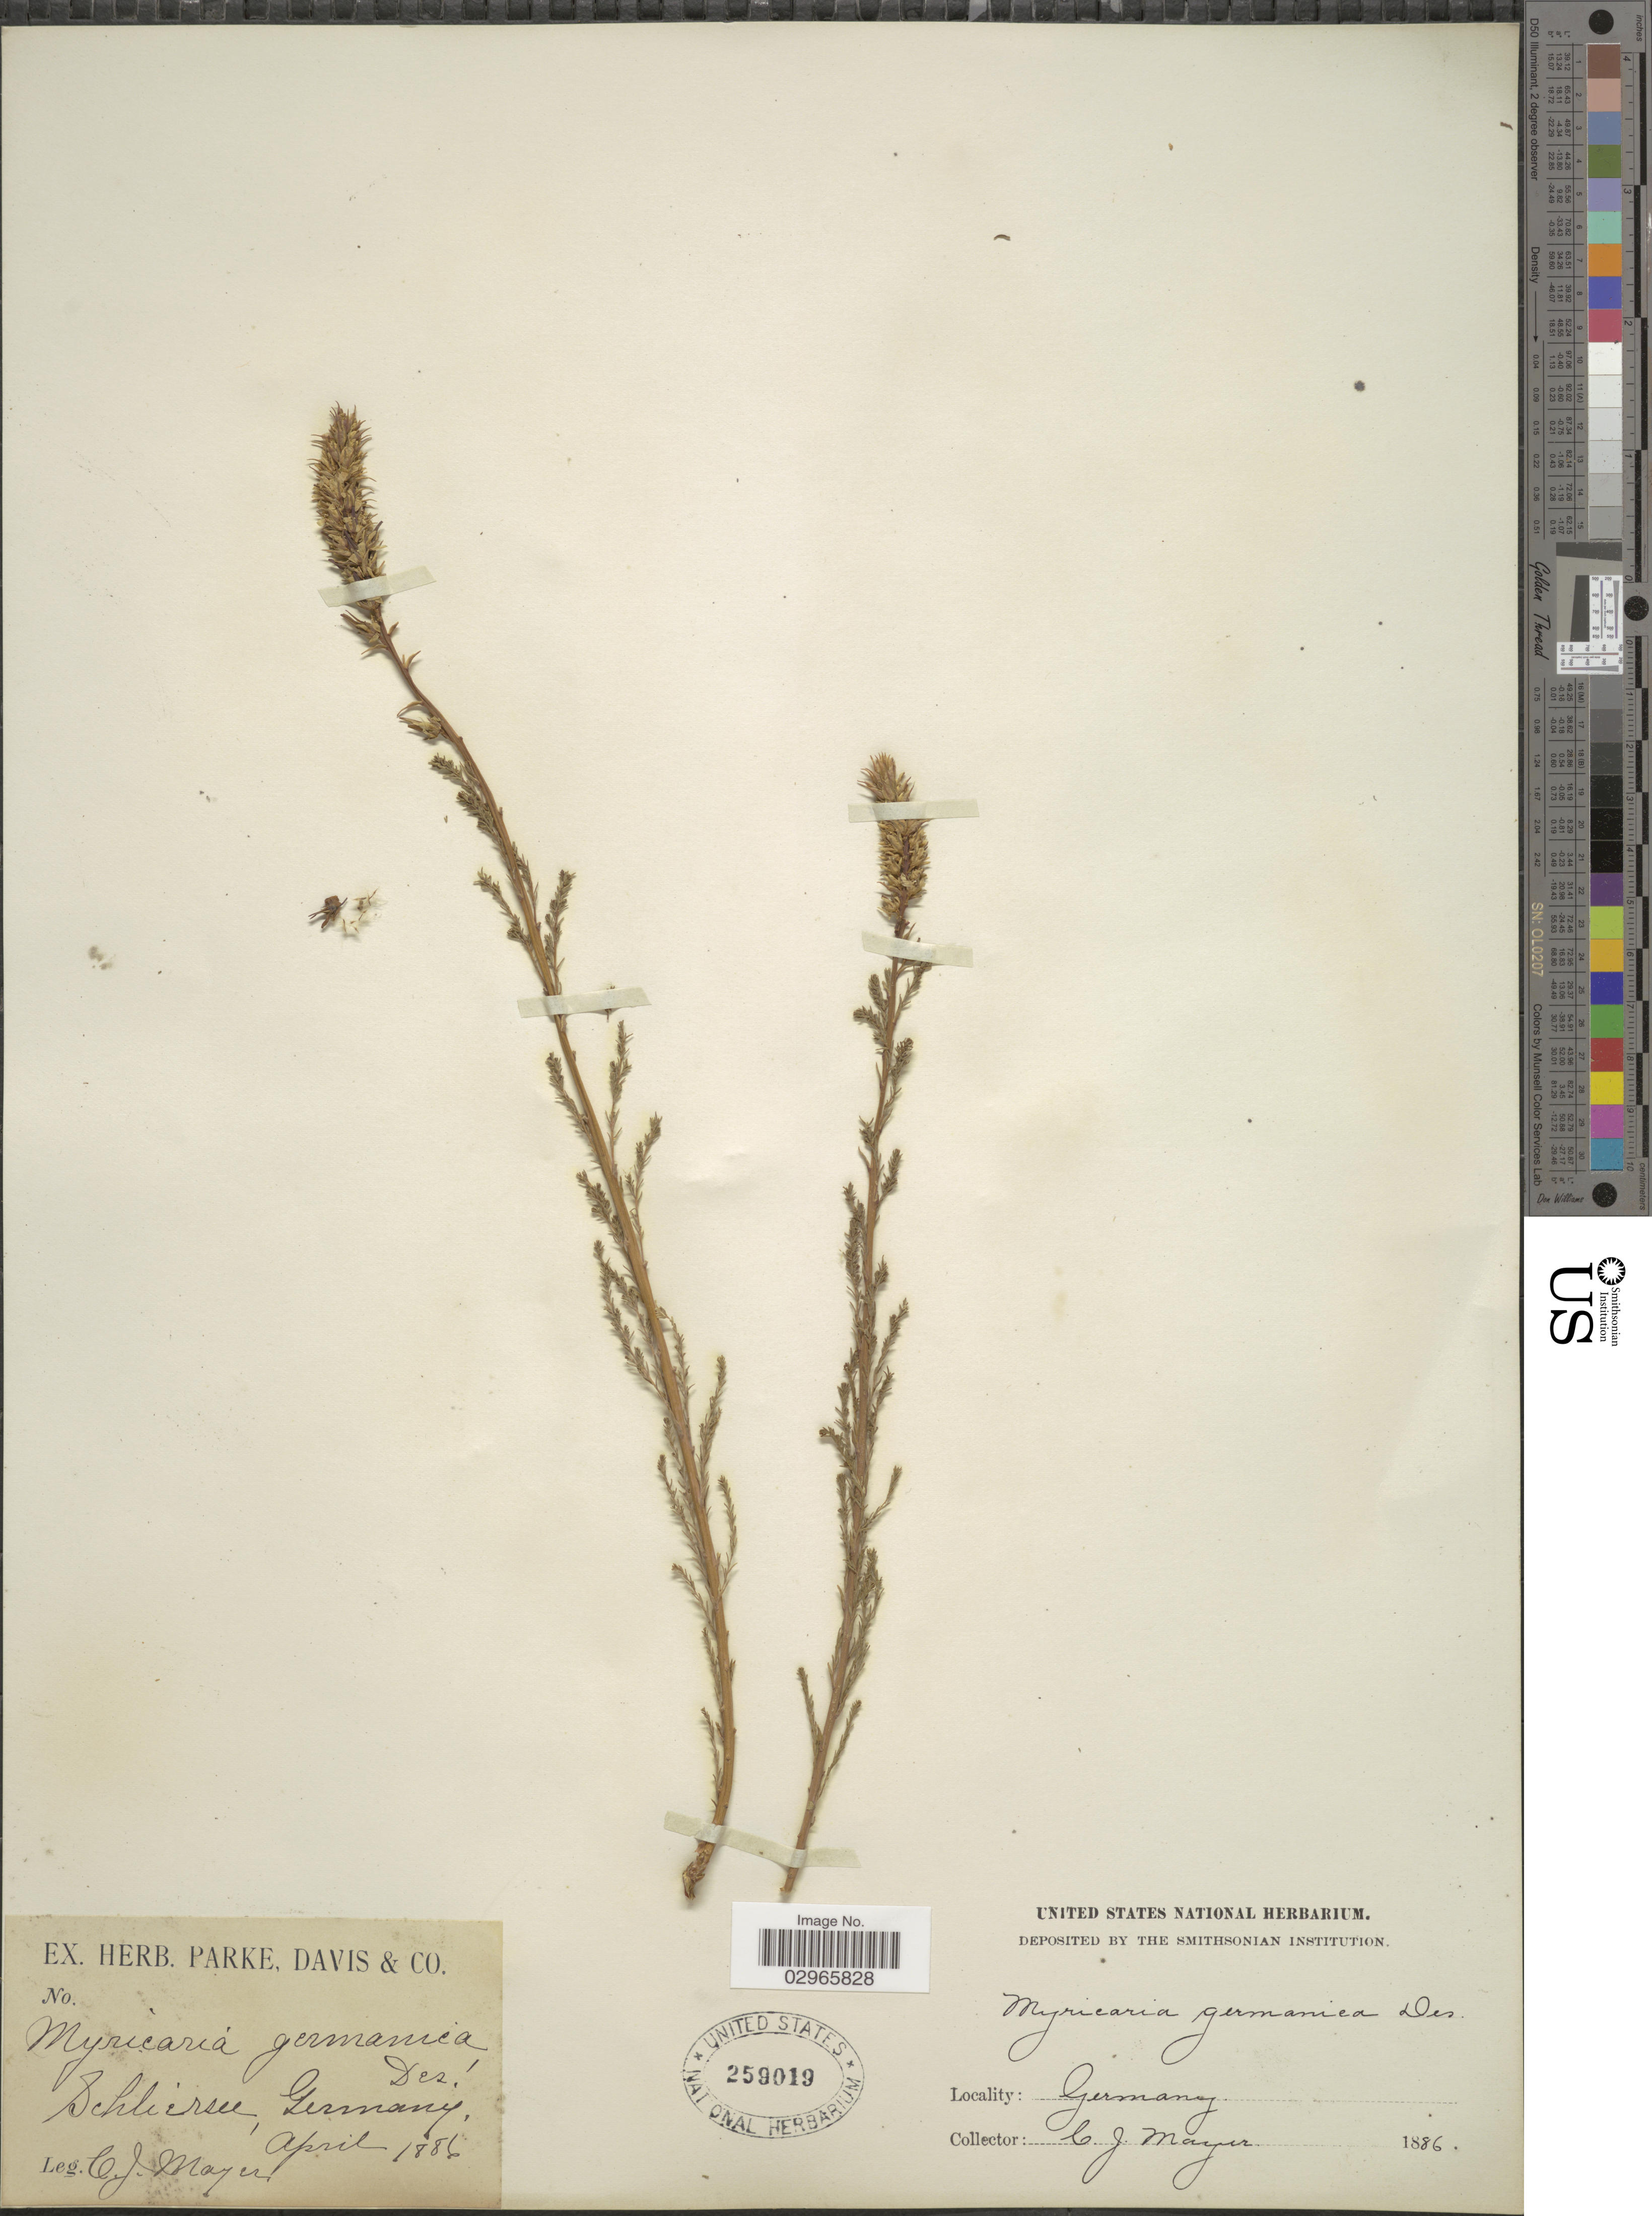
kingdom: Plantae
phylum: Tracheophyta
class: Magnoliopsida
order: Caryophyllales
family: Tamaricaceae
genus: Myricaria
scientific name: Myricaria germanica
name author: (L.) Desv.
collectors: C. Mayer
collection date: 1886-04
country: Germany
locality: Schliersee.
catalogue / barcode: US 259019